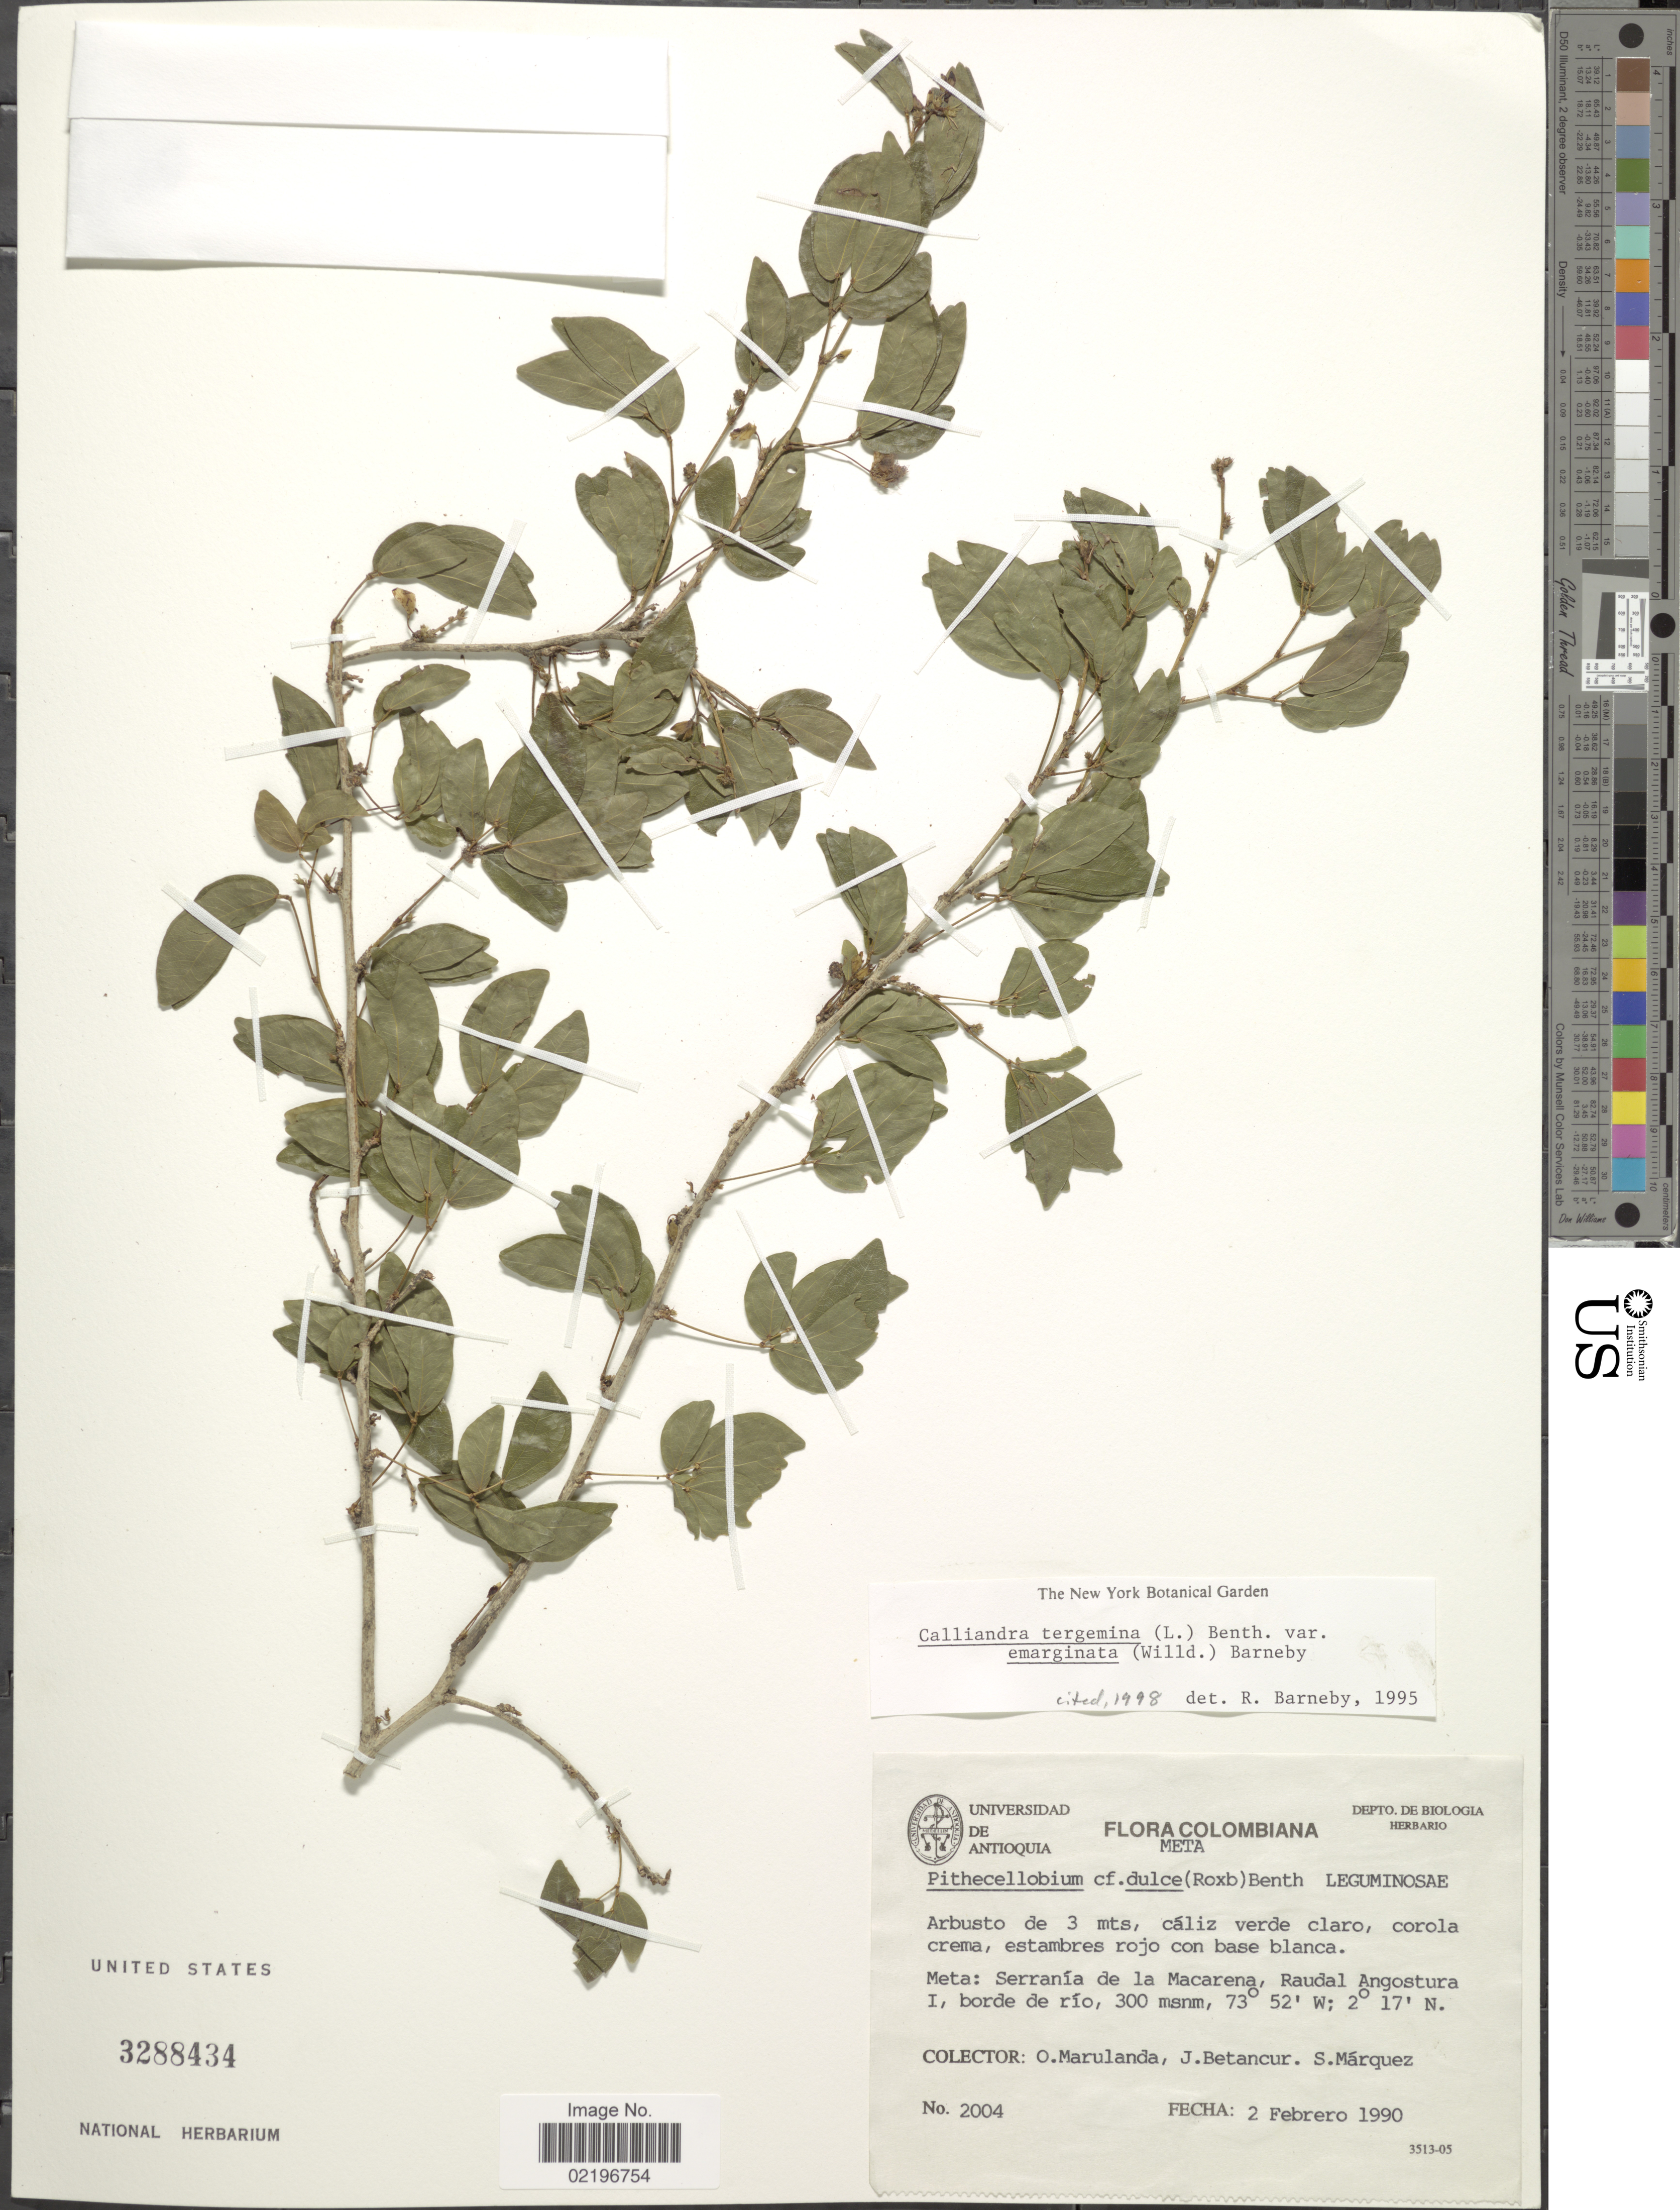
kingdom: Plantae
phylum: Tracheophyta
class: Magnoliopsida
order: Fabales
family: Fabaceae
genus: Calliandra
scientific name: Calliandra tergemina var. emarginata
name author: (Willd.) Barneby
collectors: O. Marulanda, J. Betancur & S. Márquez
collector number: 2004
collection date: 1990-02-02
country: Colombia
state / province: Meta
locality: Colombiana. Meta: Serrania de la Macarena, Raudal Angostura 1, borde de rio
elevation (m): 300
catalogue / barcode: US 3288434